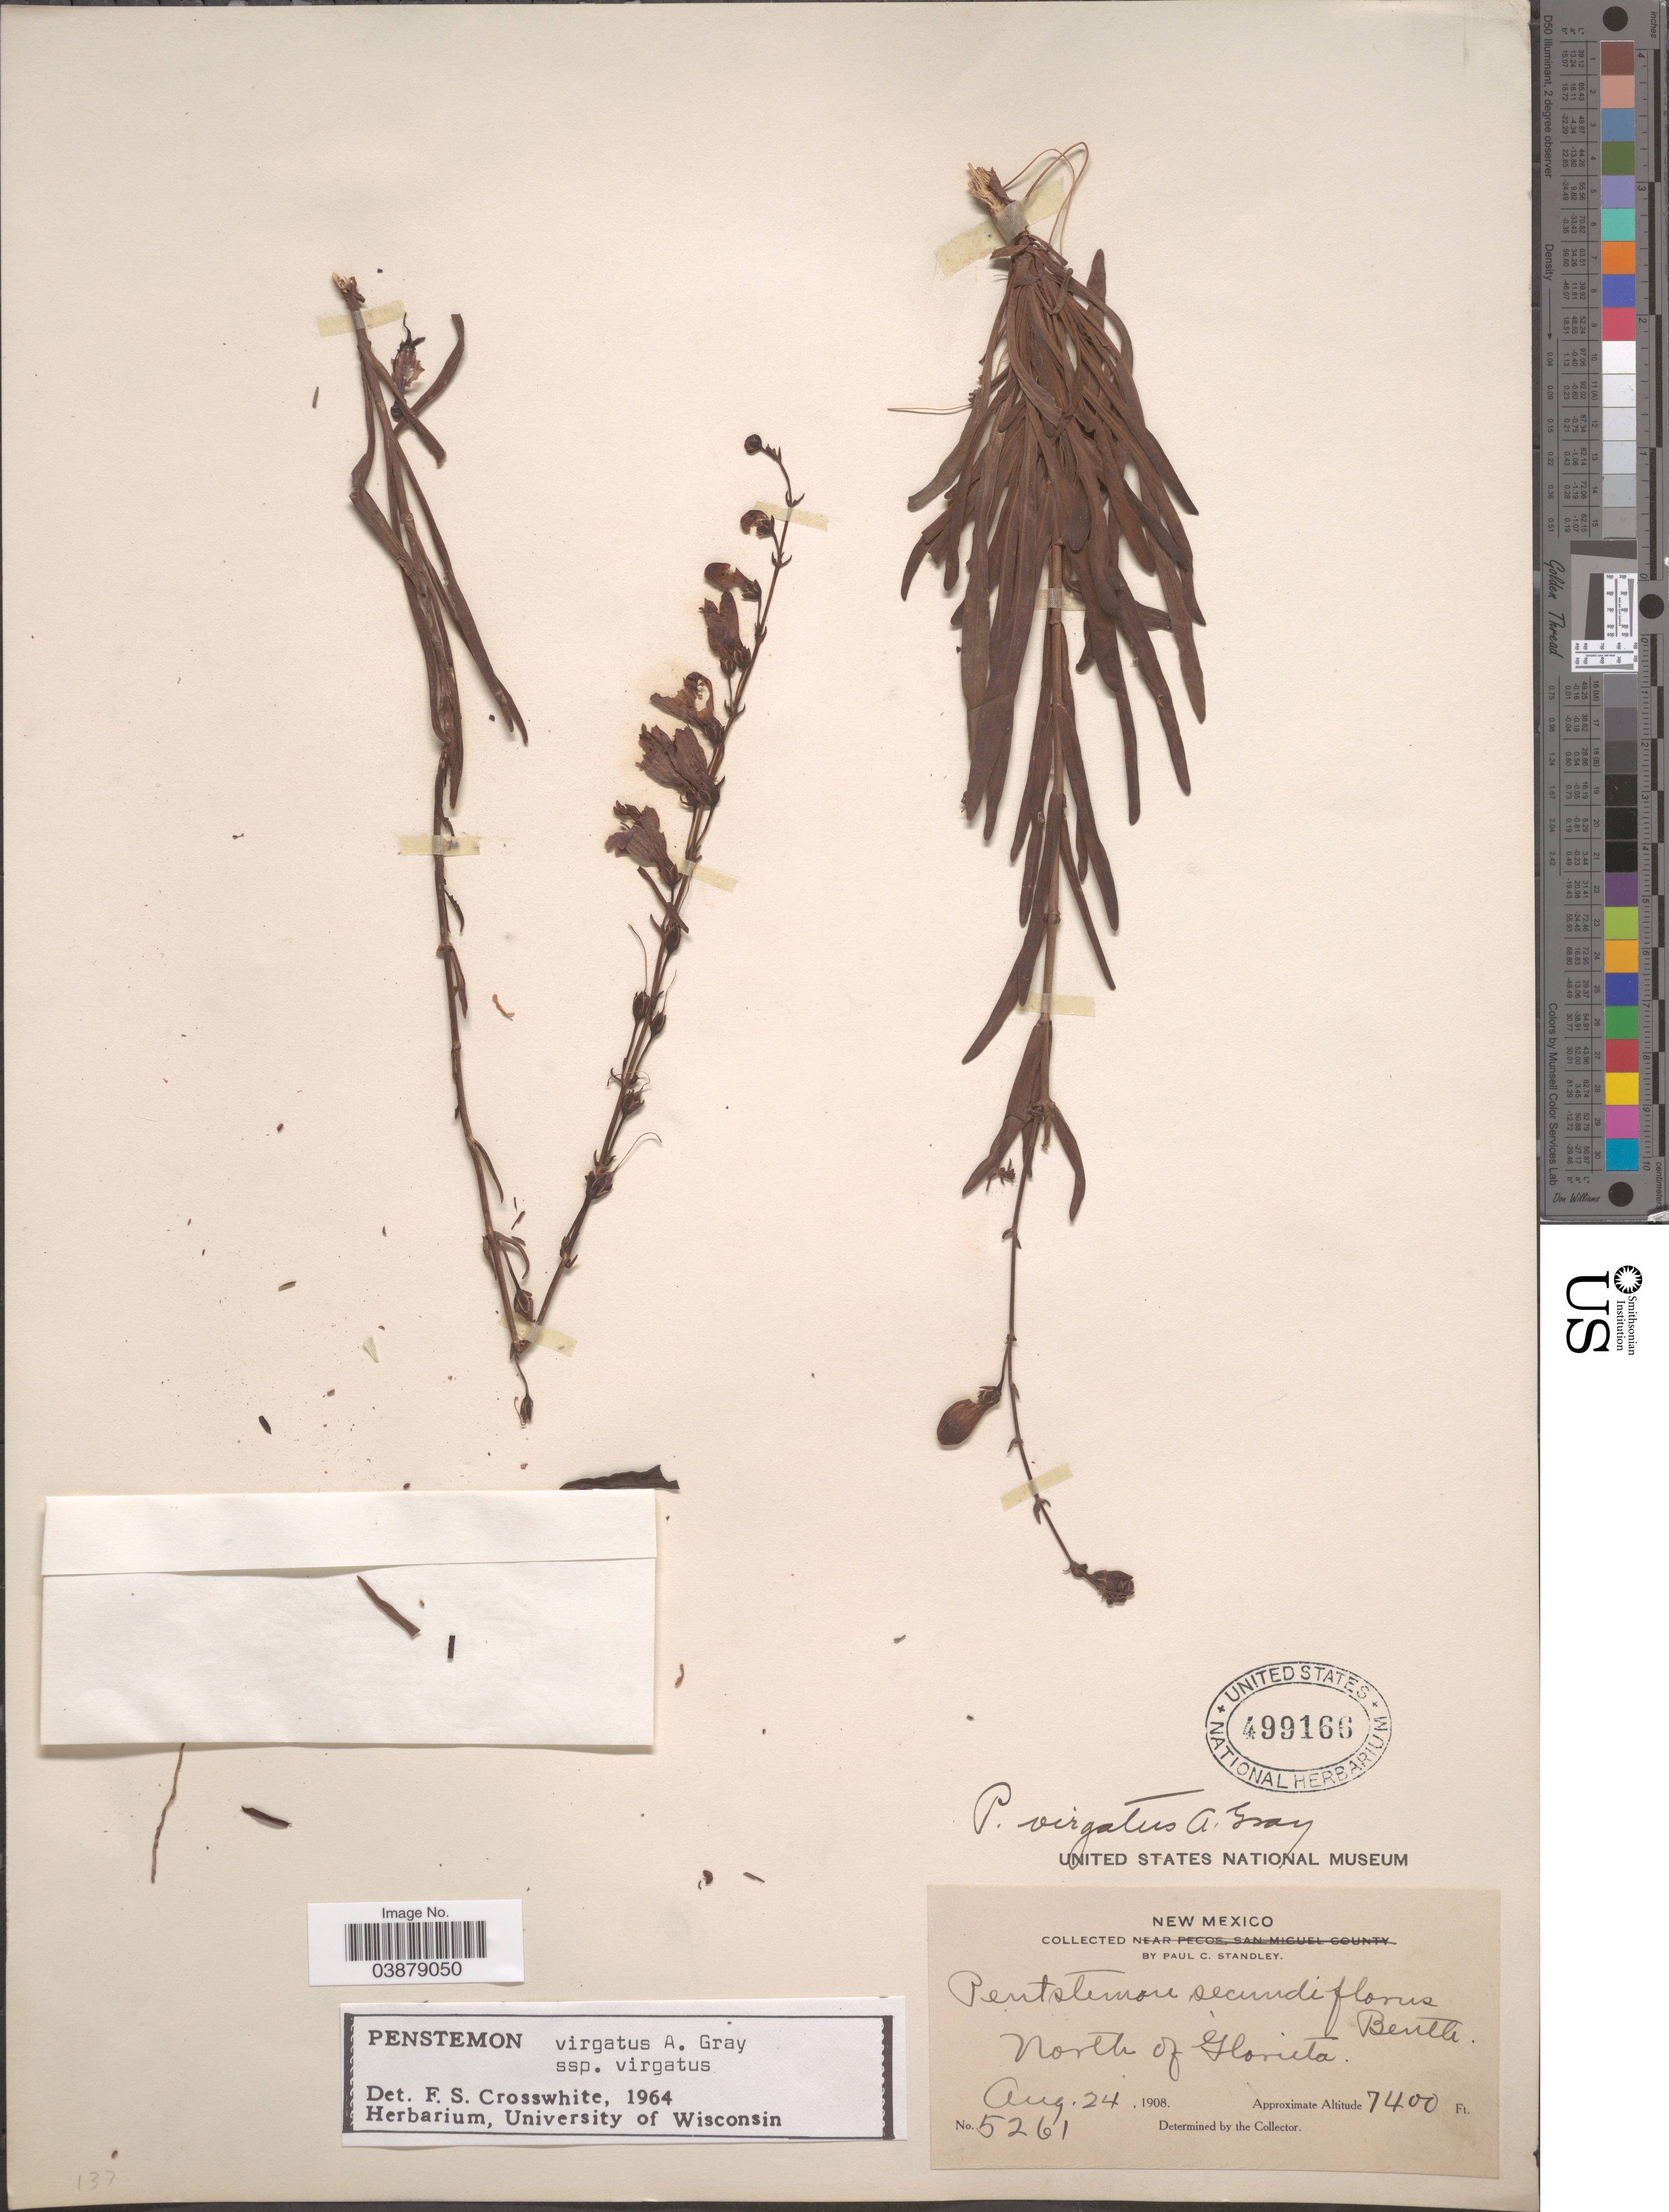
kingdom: Plantae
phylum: Tracheophyta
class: Magnoliopsida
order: Lamiales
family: Plantaginaceae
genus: Penstemon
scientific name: Penstemon virgatus subsp. virgatus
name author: A. Gray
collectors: P. C. Standley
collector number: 5261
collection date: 1908-08-24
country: United States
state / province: New Mexico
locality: North of Glorieta.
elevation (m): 2256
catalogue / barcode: US 499166